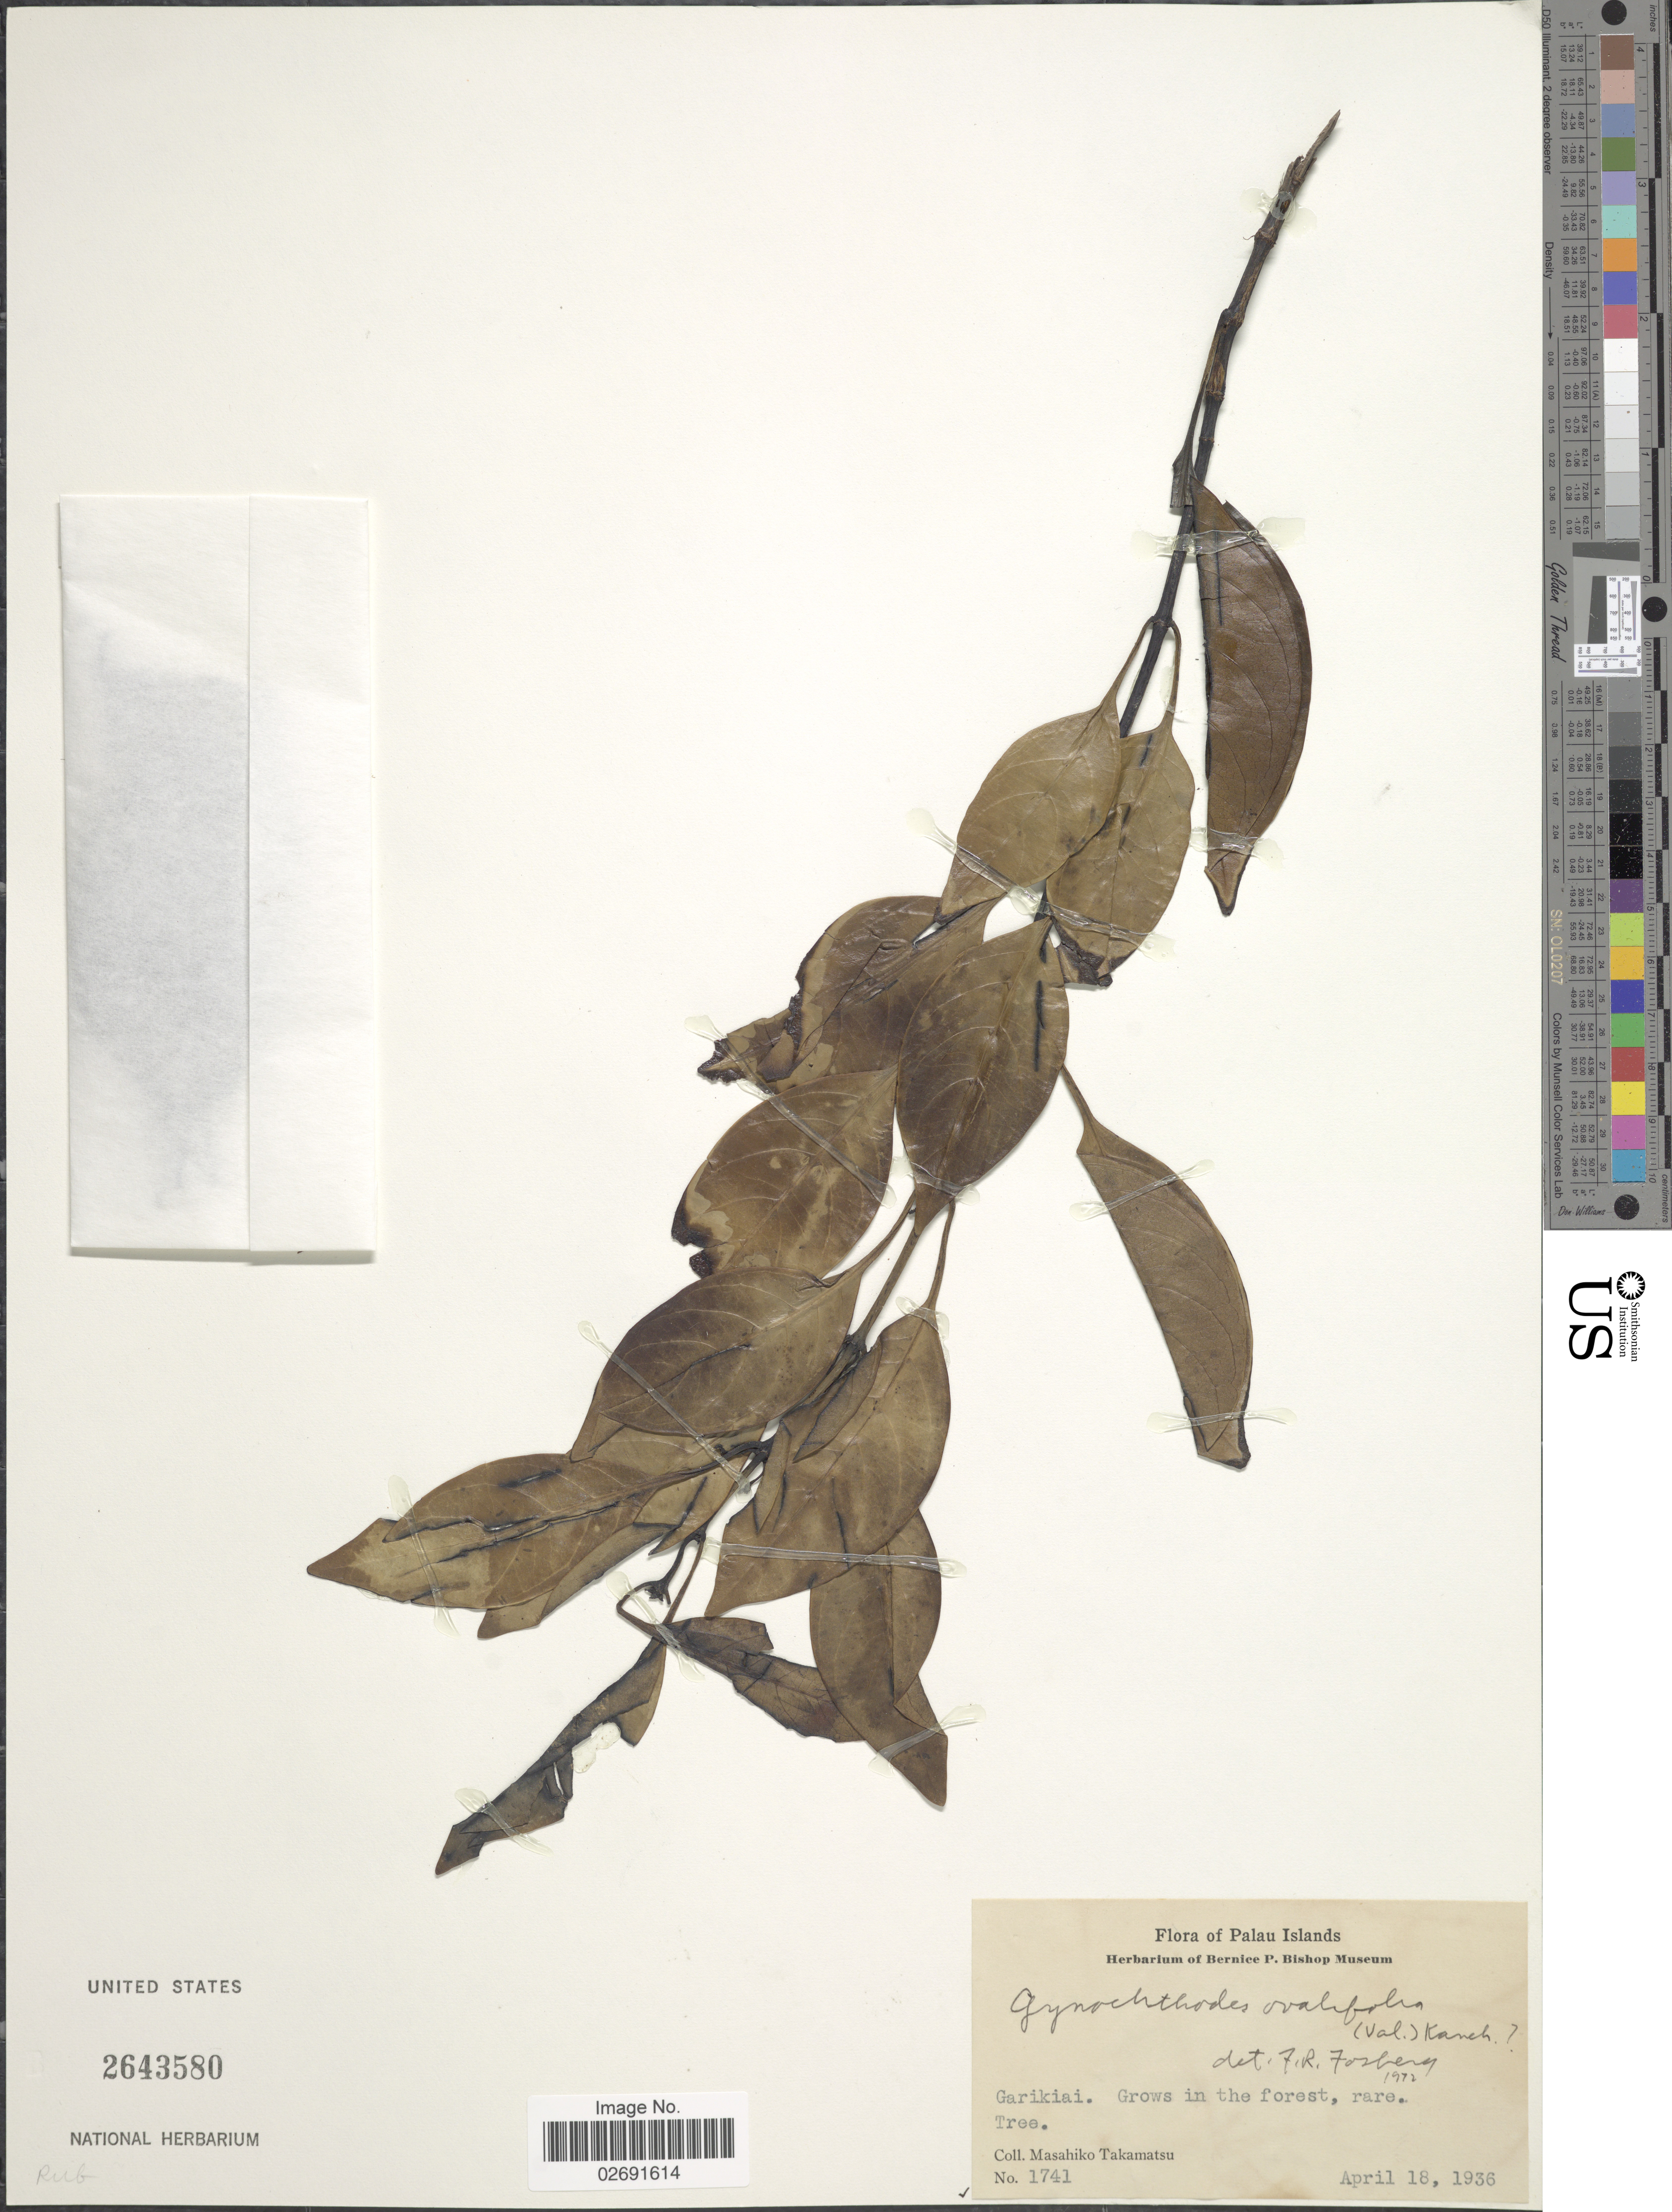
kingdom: Plantae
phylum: Tracheophyta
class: Magnoliopsida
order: Gentianales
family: Rubiaceae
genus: Gynochthodes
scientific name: Gynochthodes epiphytica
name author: (Rech. f.) A.C. Sm. & S.P. Darwin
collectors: M. Takamatsu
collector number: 1741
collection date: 1936-04-18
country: Palau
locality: Palau Islands, Garikiai, grows in the forest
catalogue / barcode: US 2643580